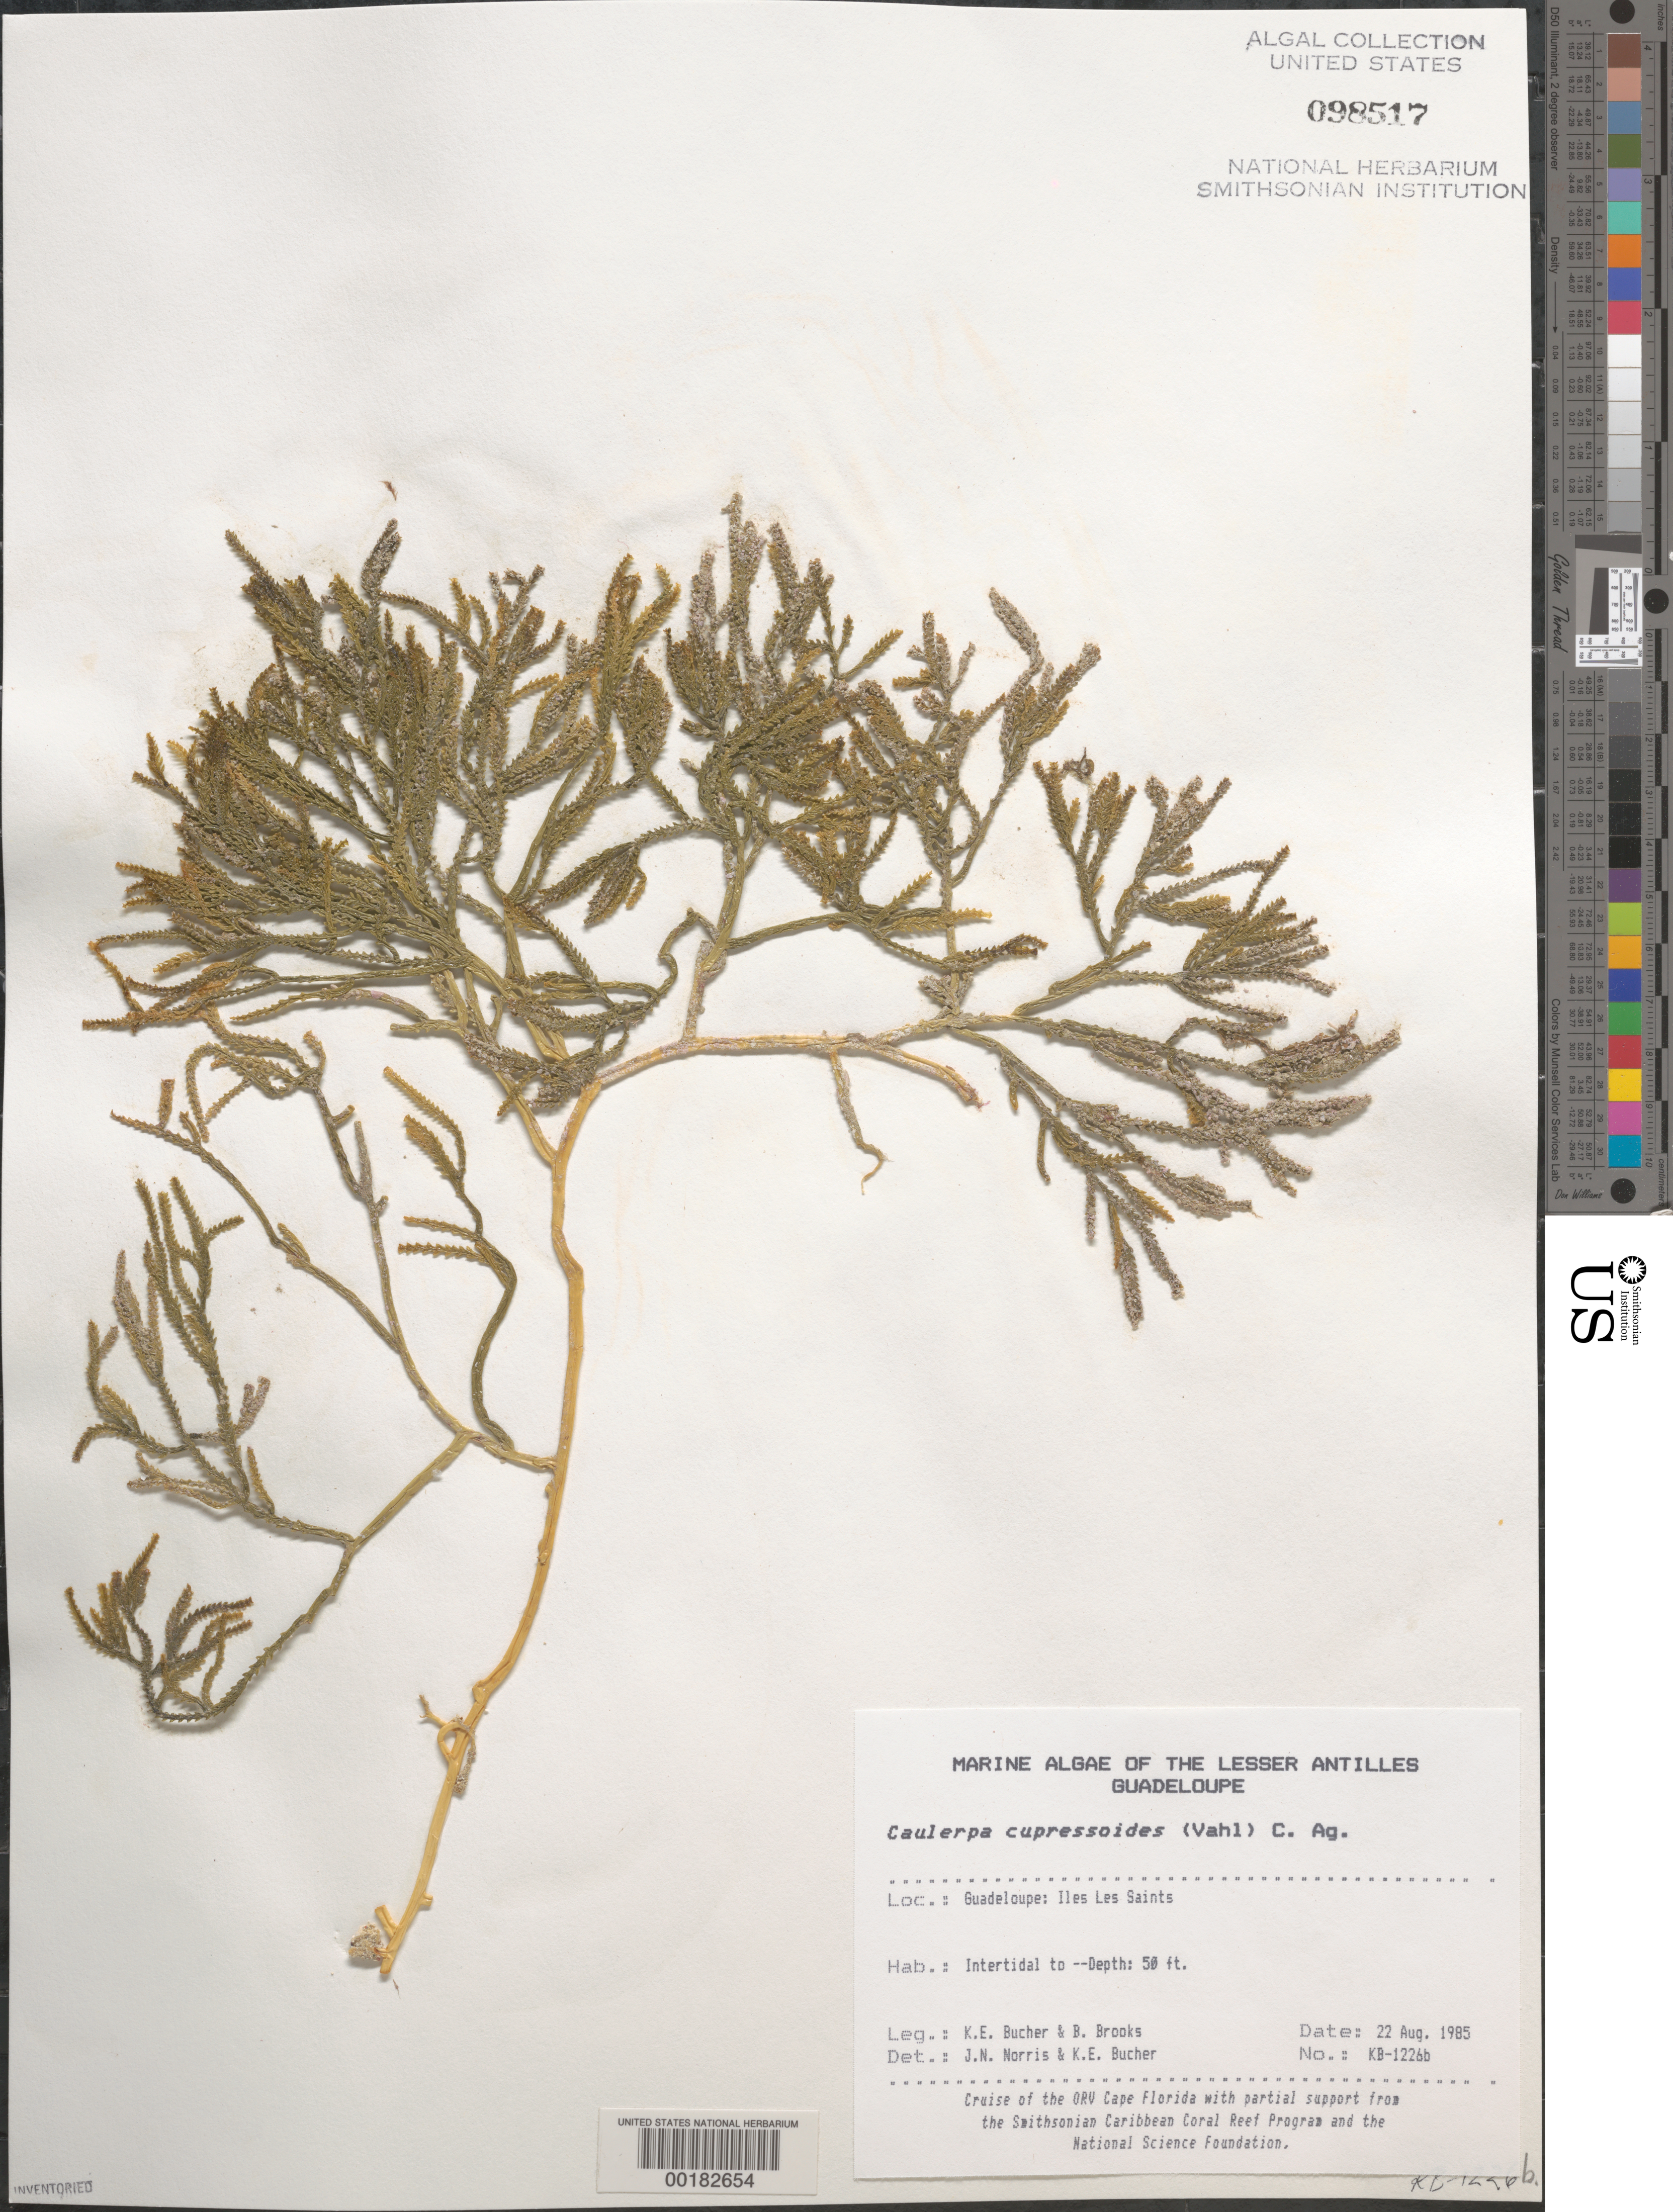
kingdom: Plantae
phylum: Chlorophyta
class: Ulvophyceae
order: Bryopsidales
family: Caulerpaceae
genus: Caulerpa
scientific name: Caulerpa cupressoides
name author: (Vahl) C. Agardh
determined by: Norris, J. N.; Bucher, K. E.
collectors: K. E. Bucher & B. Brooks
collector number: Kb-1226b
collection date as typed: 22 Aug 1985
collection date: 1985-08-22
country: Guadeloupe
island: Iles des Saintes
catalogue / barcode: US 98517